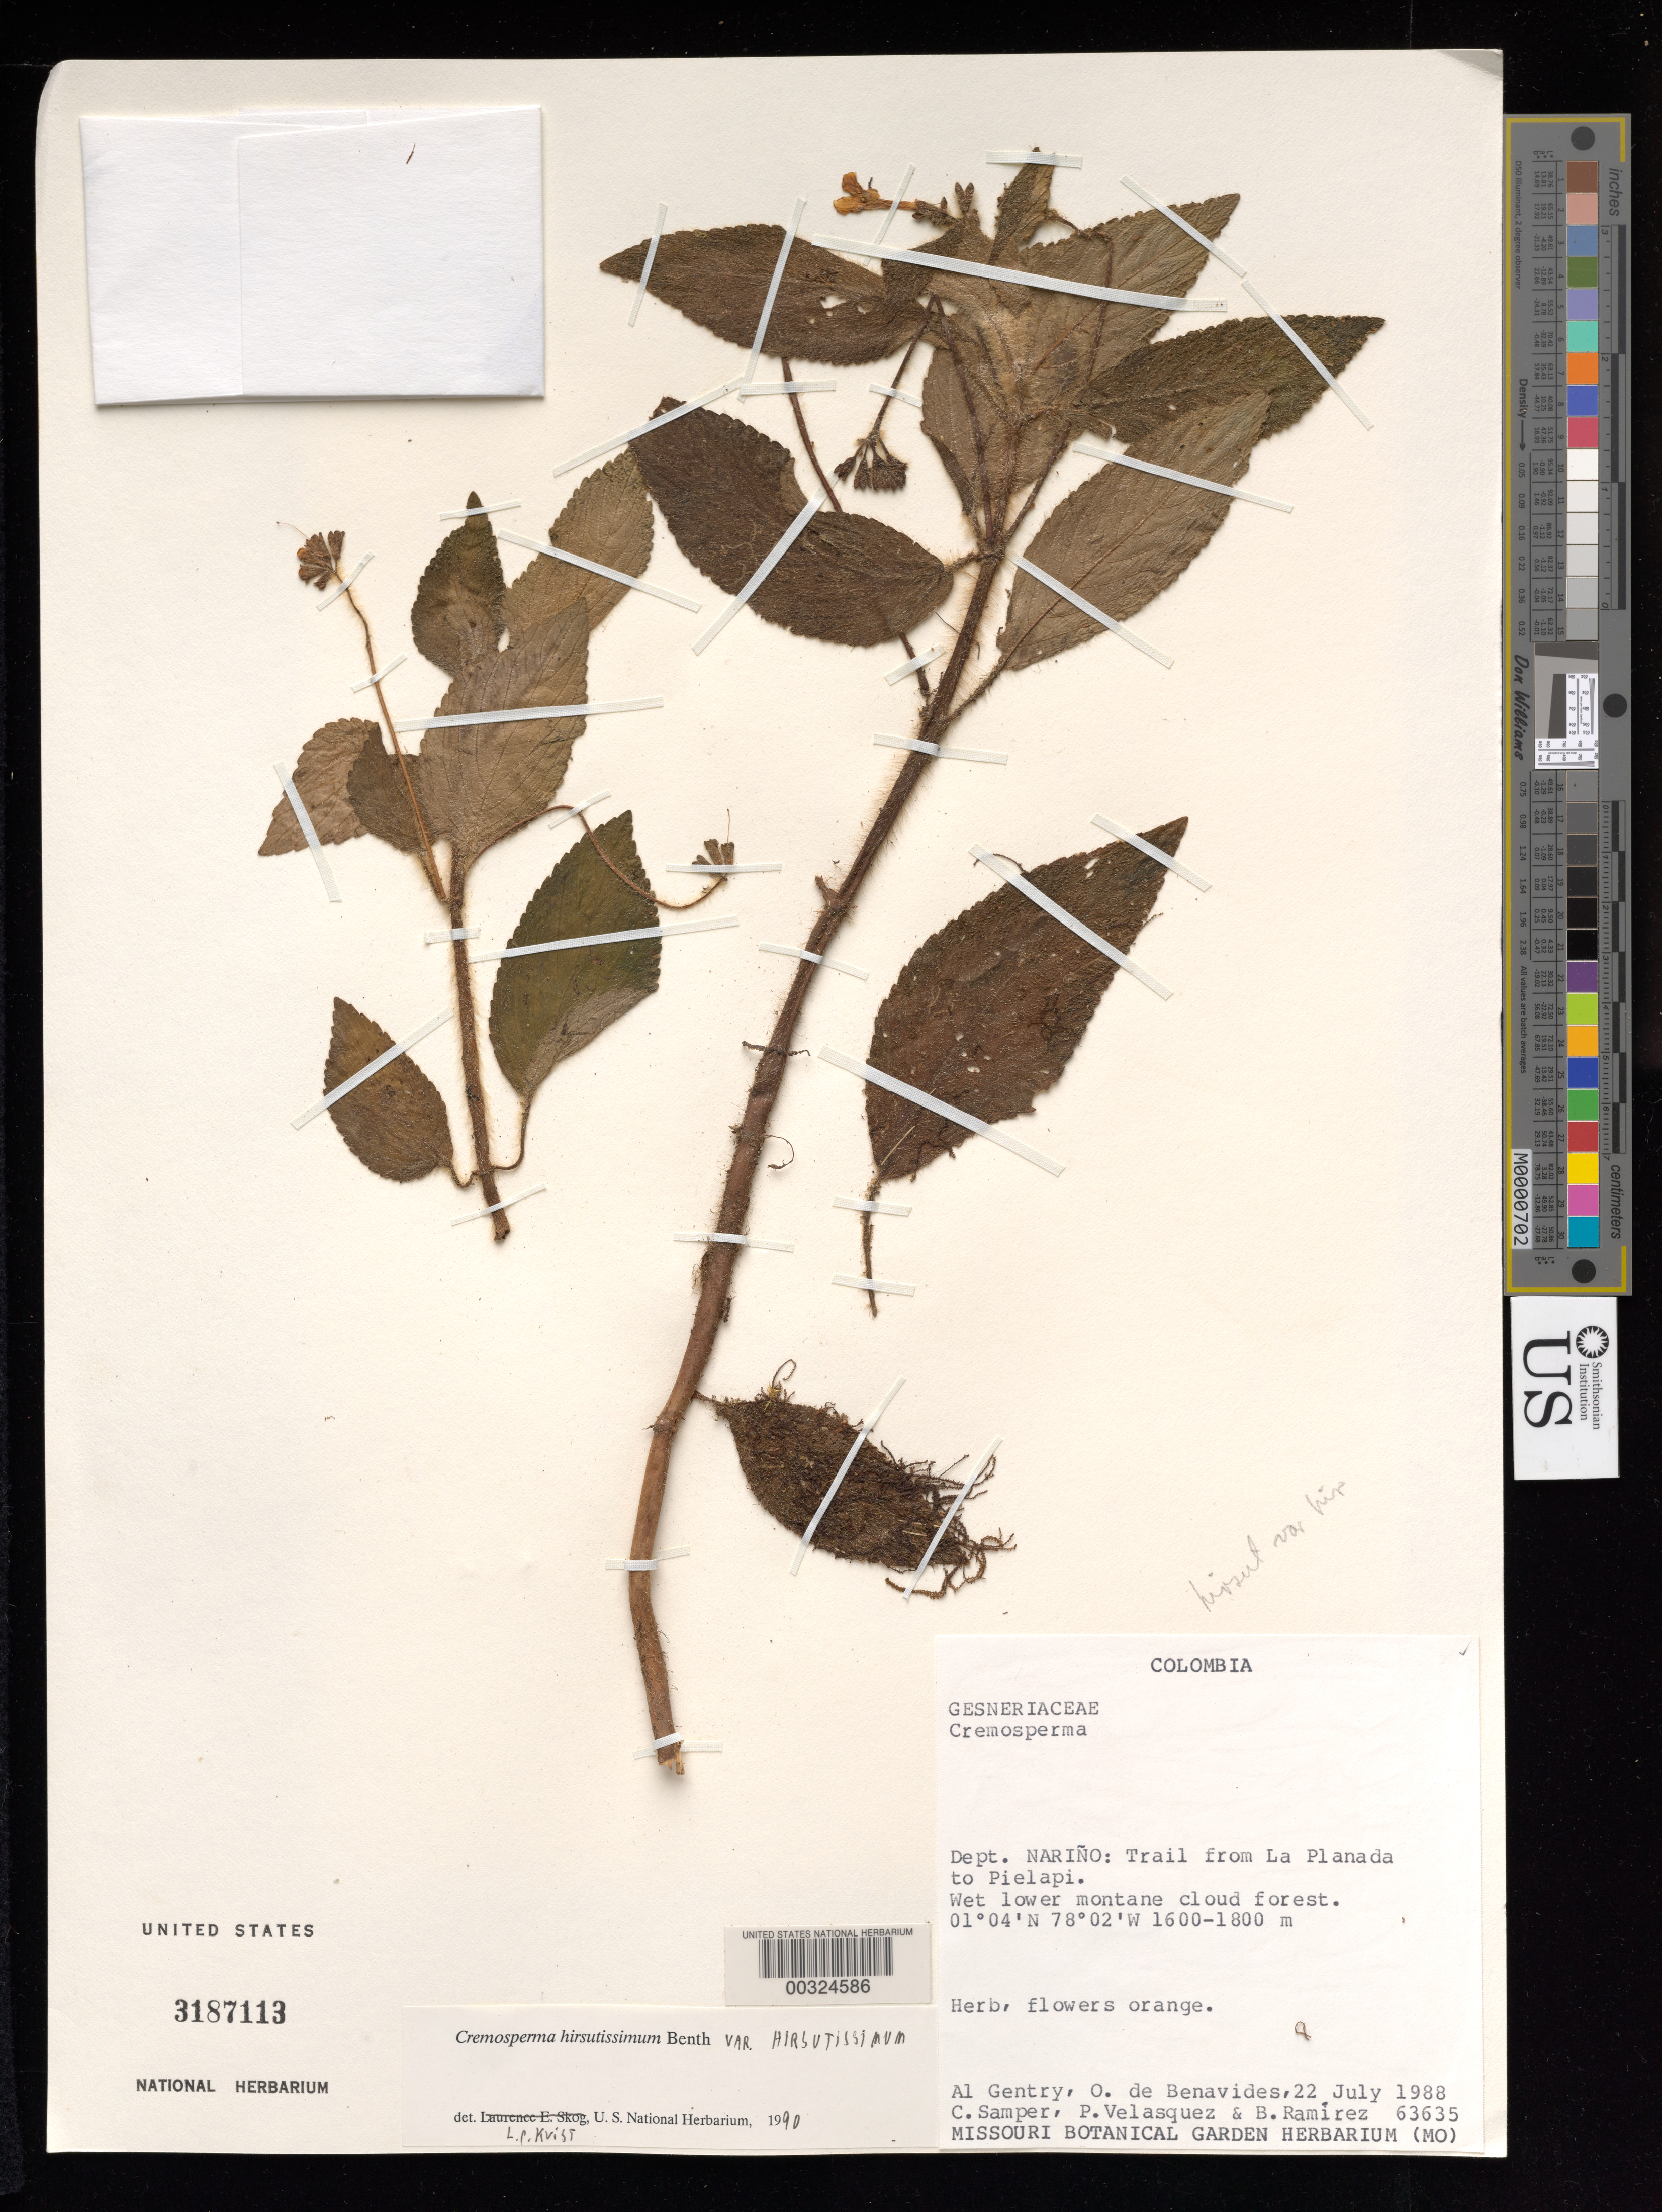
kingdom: Plantae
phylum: Tracheophyta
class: Magnoliopsida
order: Lamiales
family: Gesneriaceae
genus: Cremosperma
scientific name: Cremosperma hirsutissimum var. hirsutissimum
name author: Benth.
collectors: A. H. Gentry, Olga S. de Benavides, C. Samper, P. Velasquez & B. Ramírez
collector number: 63635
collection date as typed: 22 Jul 1988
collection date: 1988-07-22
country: Colombia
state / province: Nariño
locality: Trail from La Planada to Pielapi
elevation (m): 1600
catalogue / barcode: US 3187113